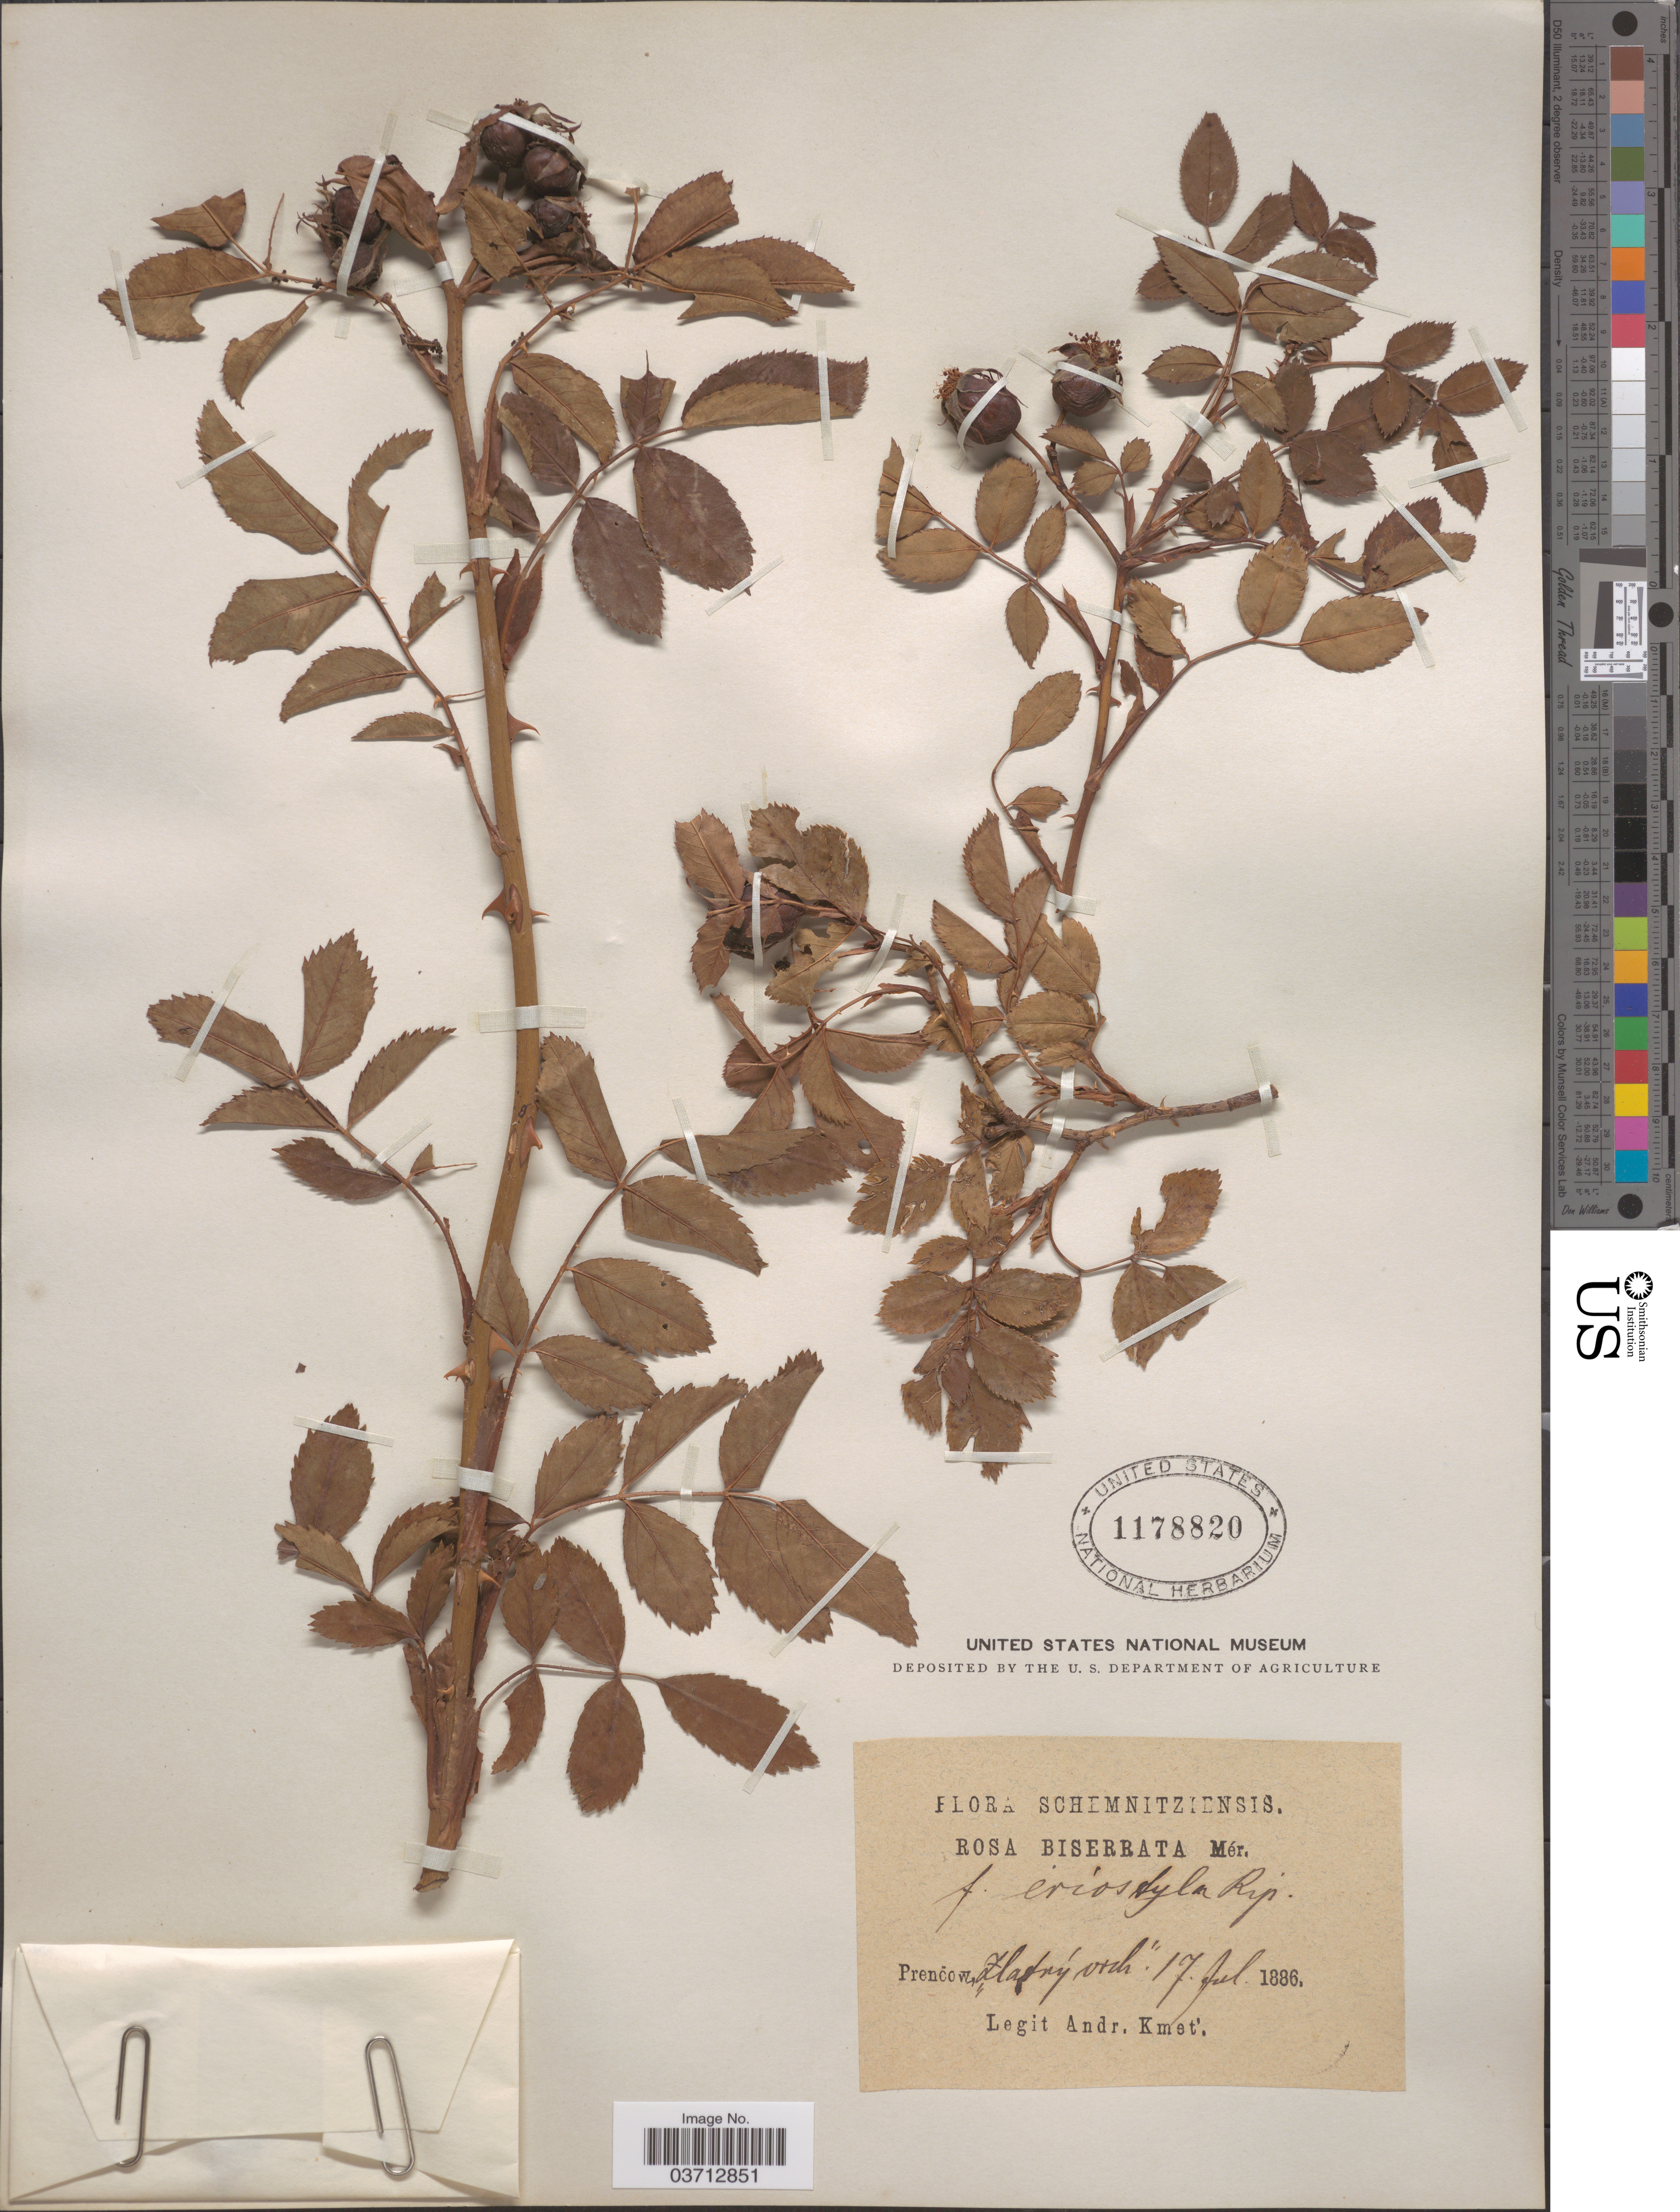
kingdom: Plantae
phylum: Tracheophyta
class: Magnoliopsida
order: Rosales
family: Rosaceae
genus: Rosa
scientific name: Rosa biserrata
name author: Godet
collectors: A. Kmet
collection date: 1886-07-17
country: Slovakia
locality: Schemnitziensis. Prenċow, "Zlatríj vodr." [interpreted]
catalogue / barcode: US 1178820